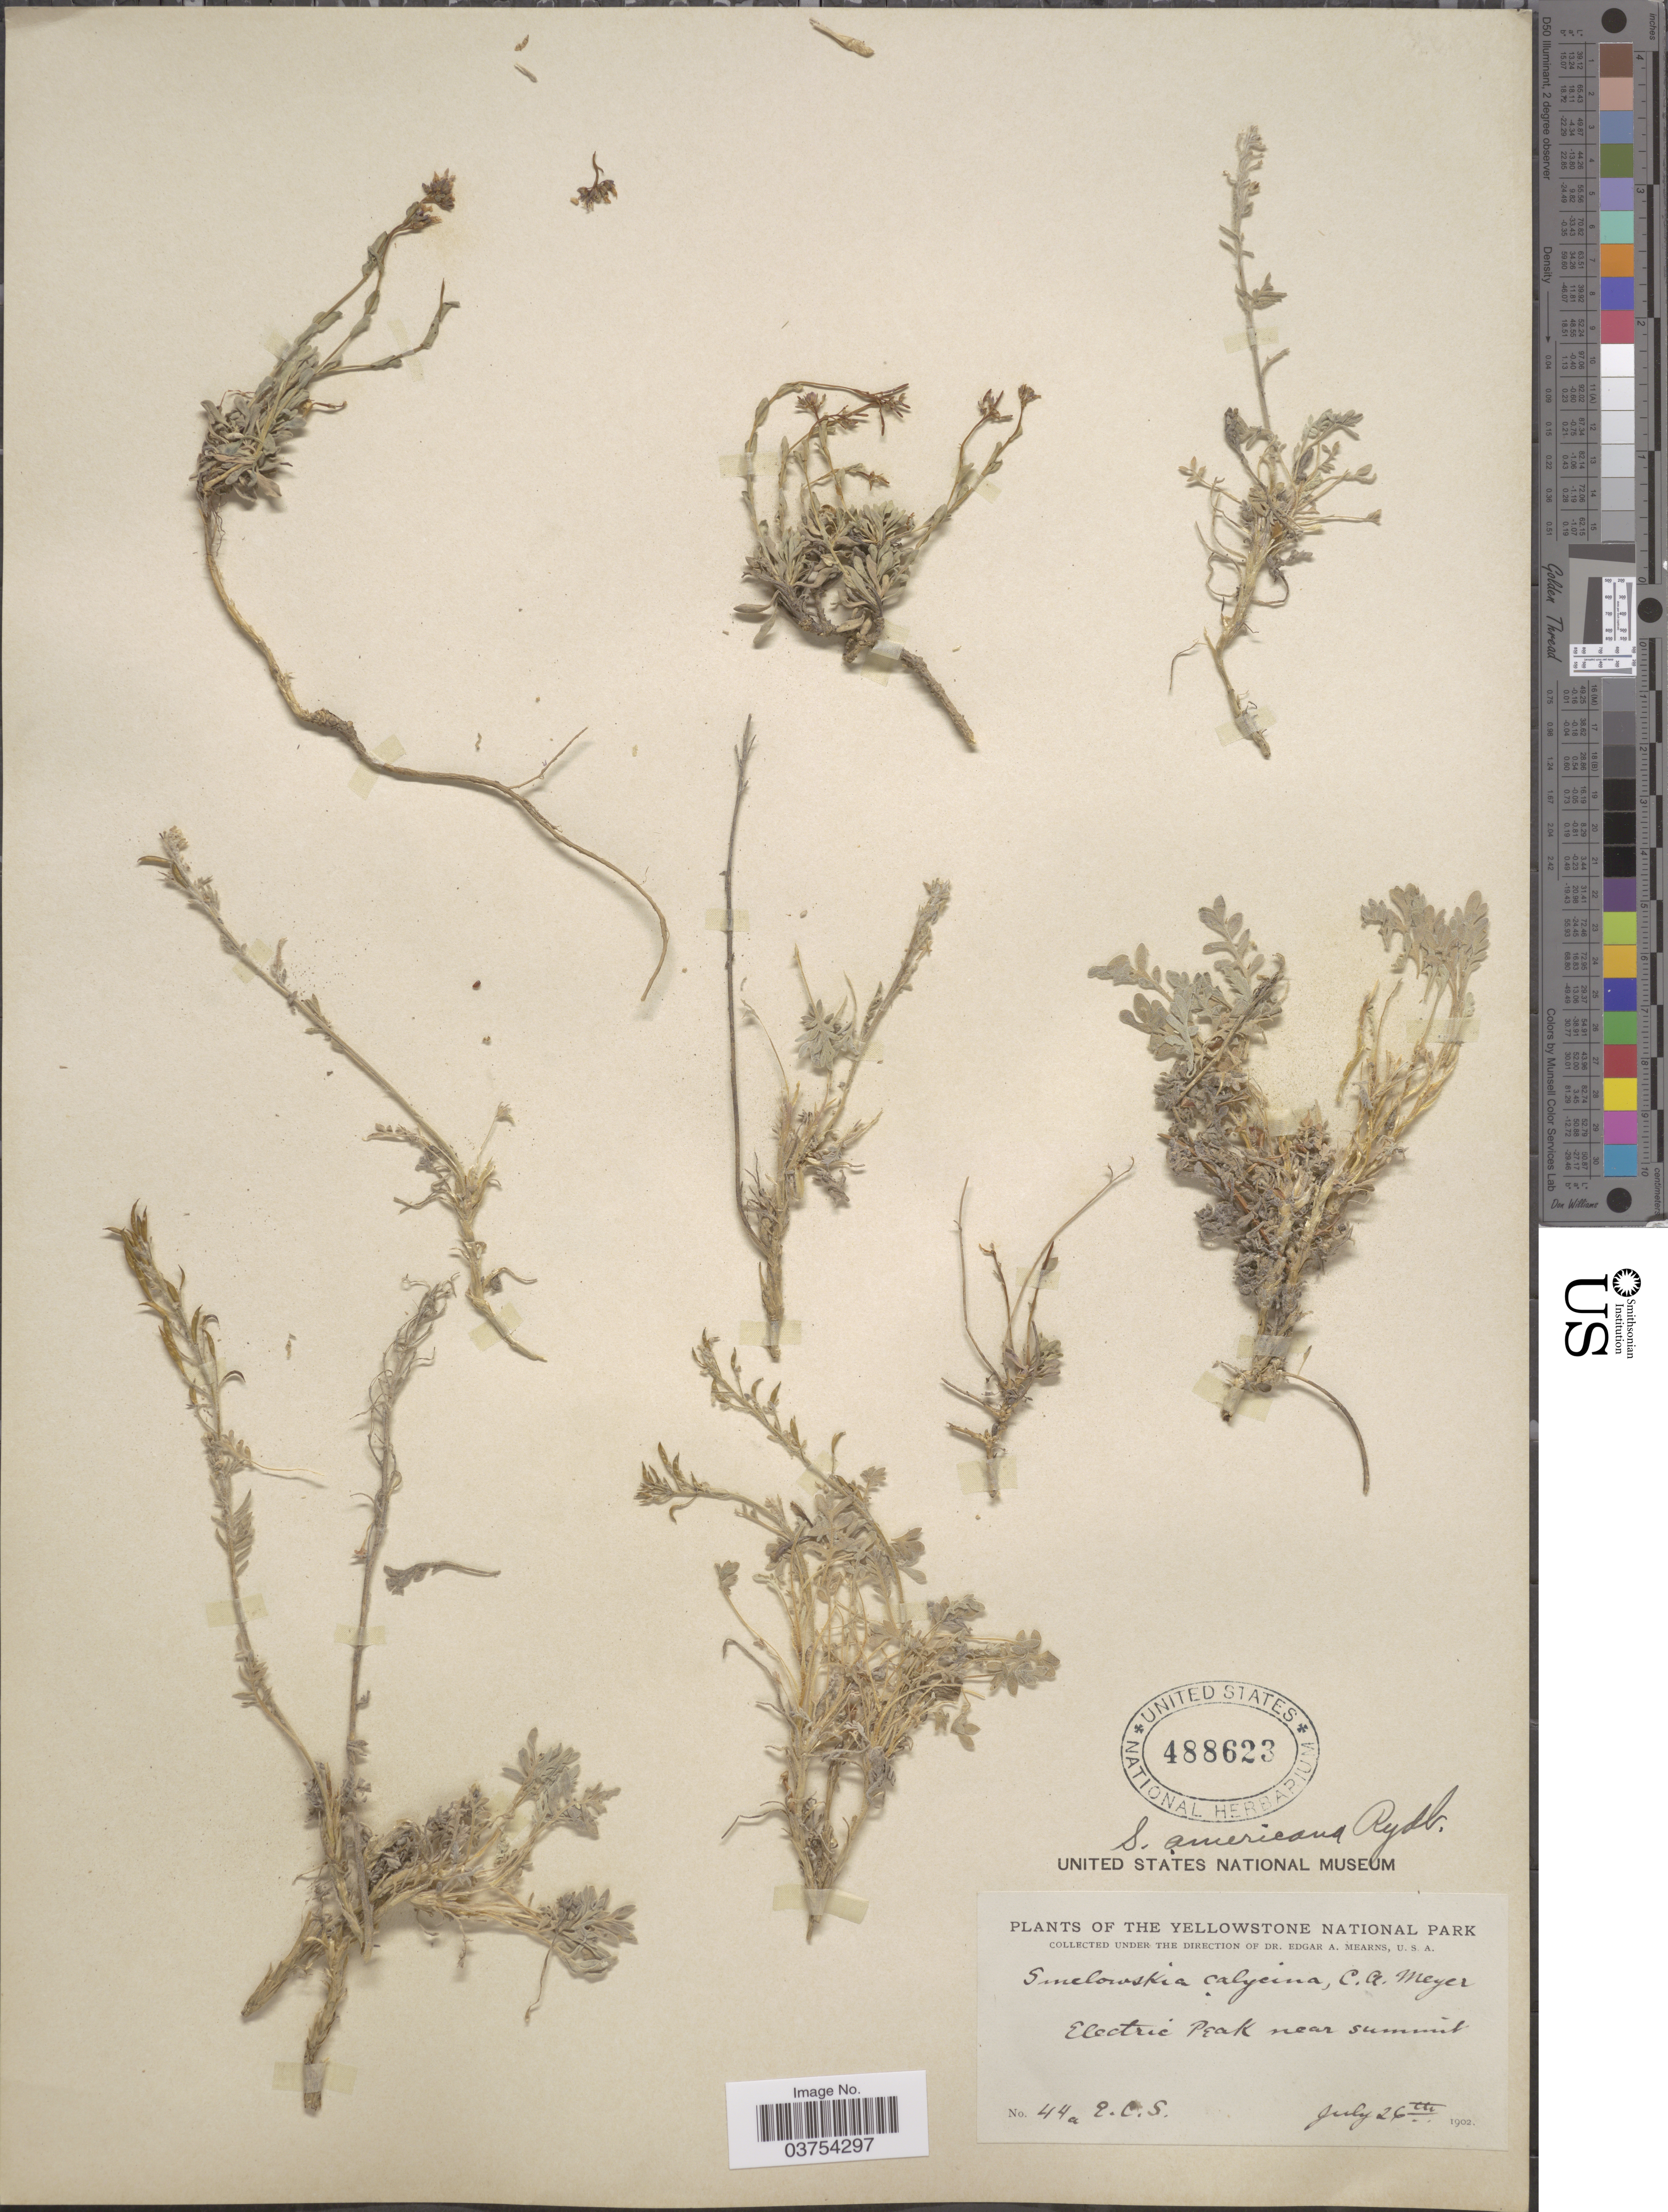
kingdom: Plantae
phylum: Tracheophyta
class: Magnoliopsida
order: Brassicales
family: Brassicaceae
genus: Smelowskia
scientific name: Smelowskia calycina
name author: (Stephan) C.A. Mey.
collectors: E. C. Smith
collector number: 44a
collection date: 1902-07-26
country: United States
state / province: Montana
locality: Yellowstone National Park. Electric Peak near summit.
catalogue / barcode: US 488623